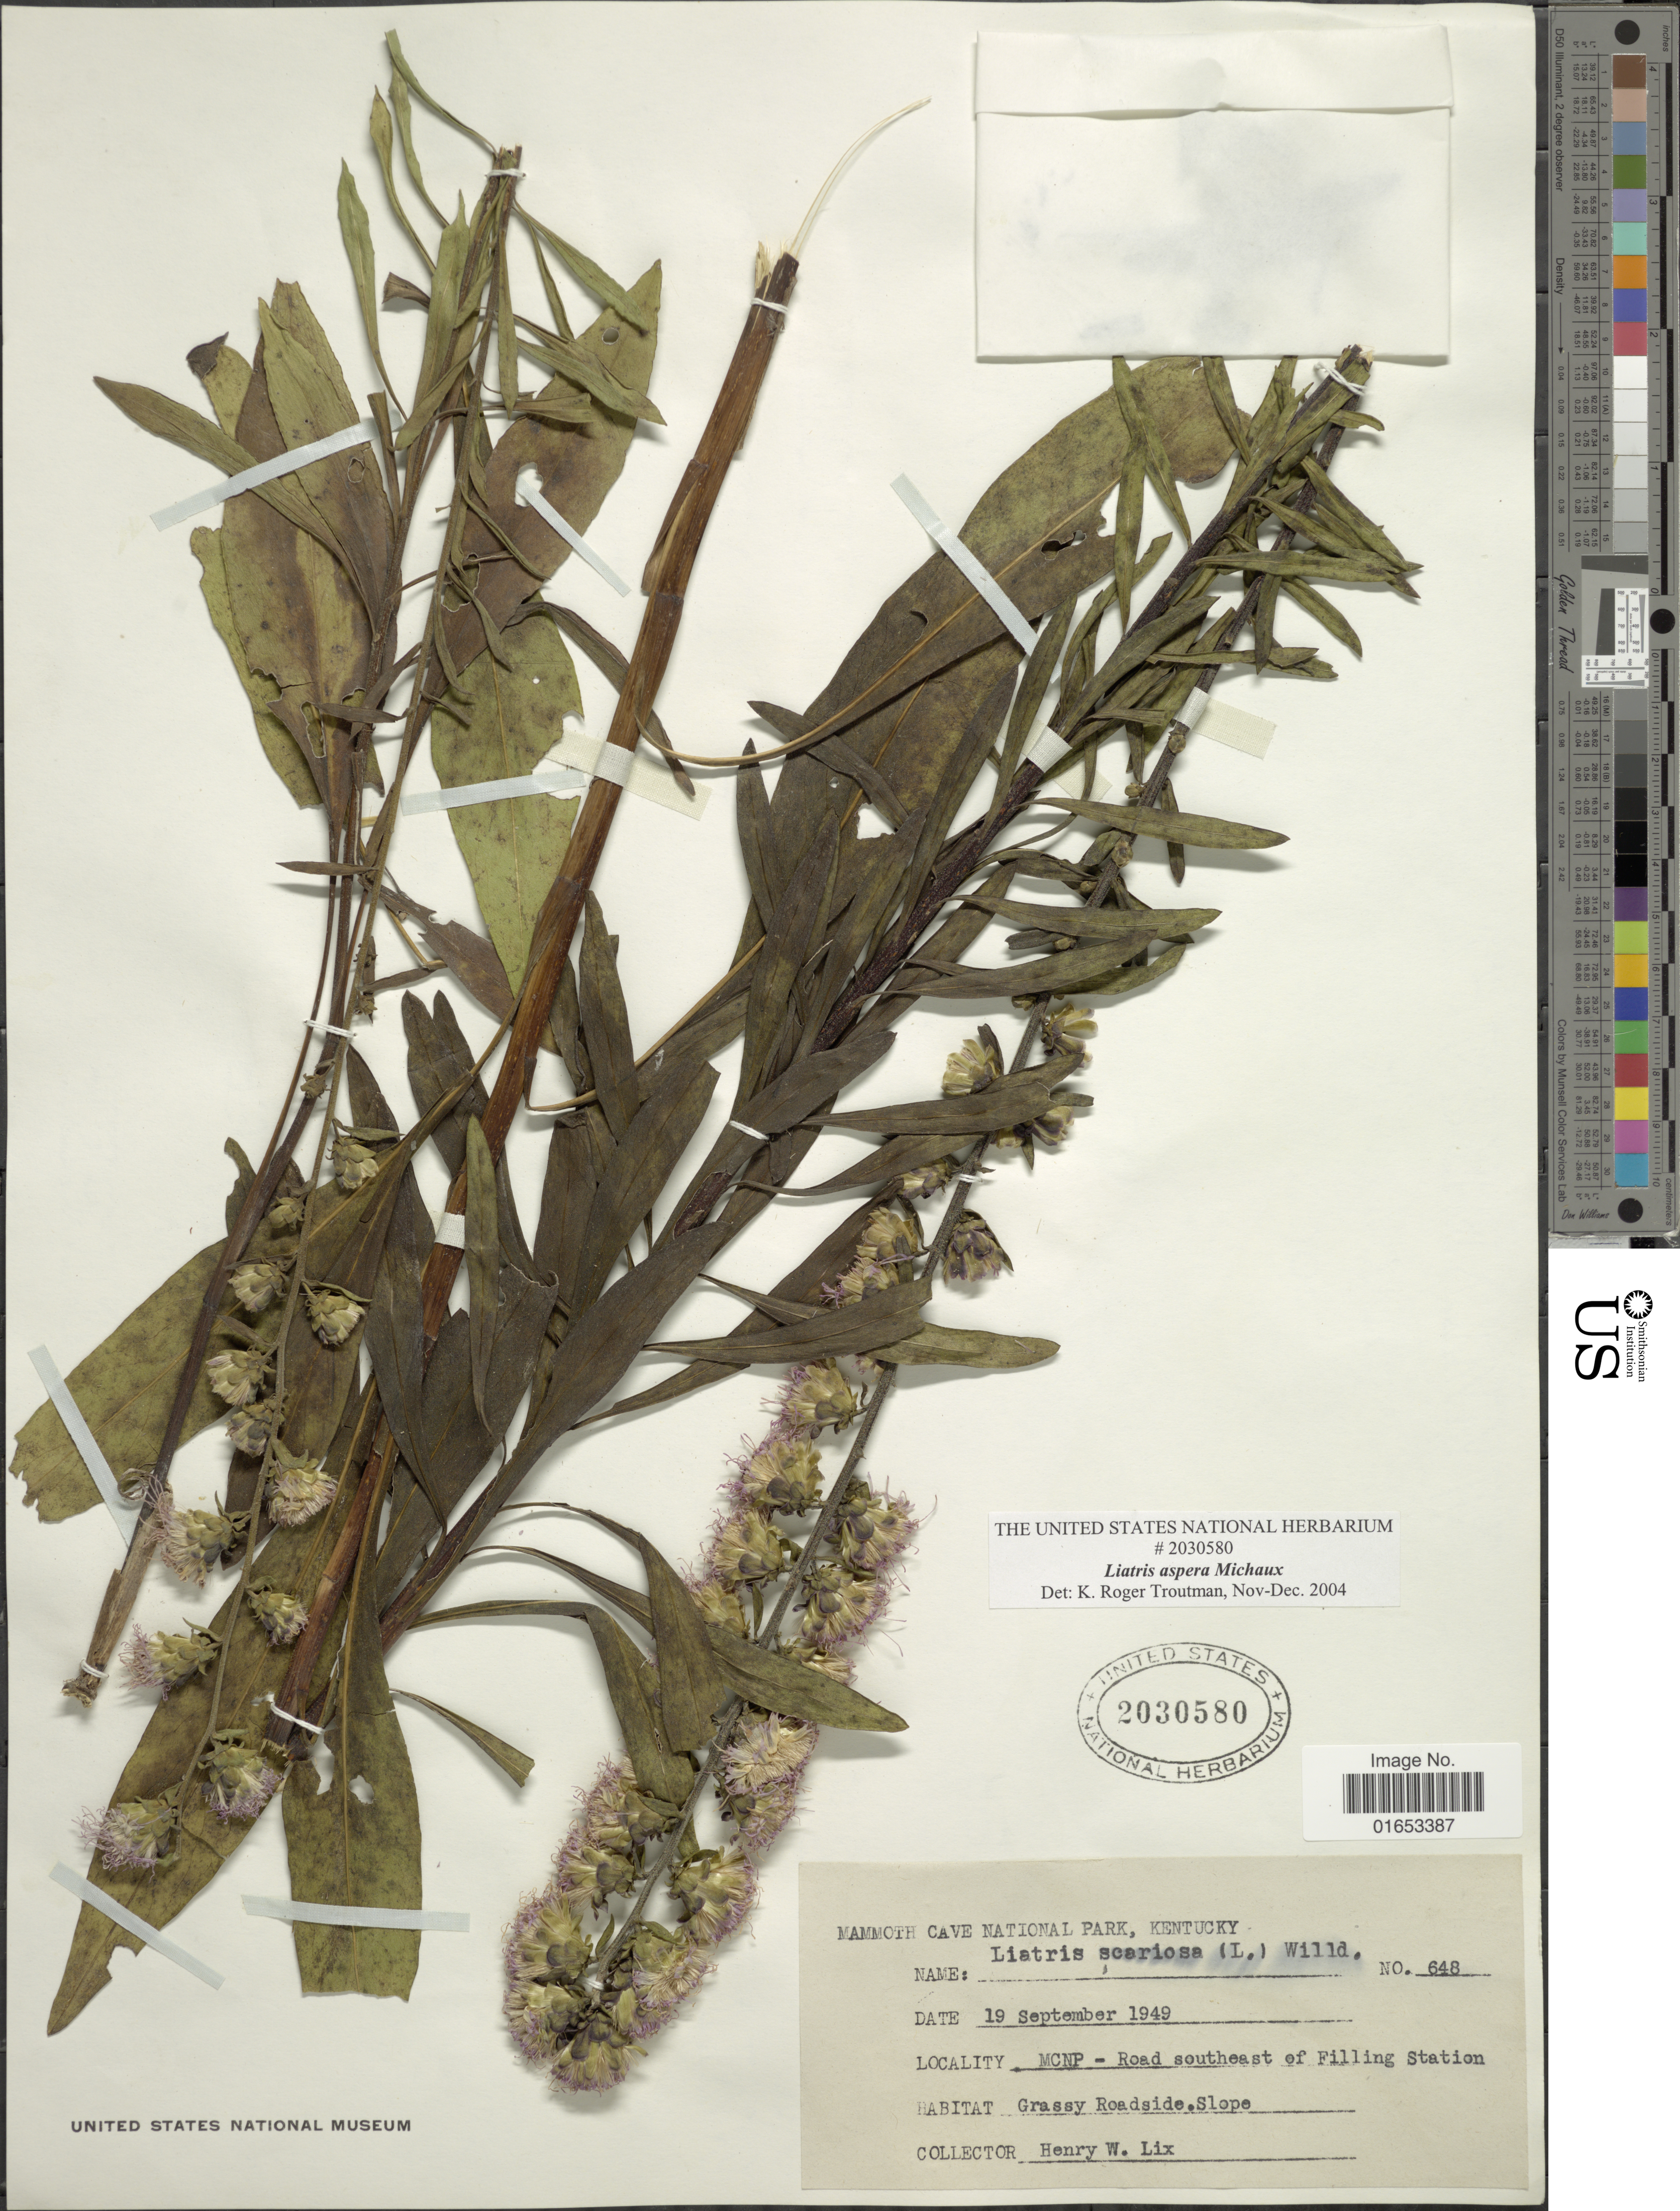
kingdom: Plantae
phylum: Tracheophyta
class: Magnoliopsida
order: Asterales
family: Asteraceae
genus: Liatris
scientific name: Liatris aspera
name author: Michx.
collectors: H. W. Lix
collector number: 648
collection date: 1949-09-19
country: United States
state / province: Kentucky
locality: Mammoth Cave National Park, MCNP- Road southeast of Filling Station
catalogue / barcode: US 2030580